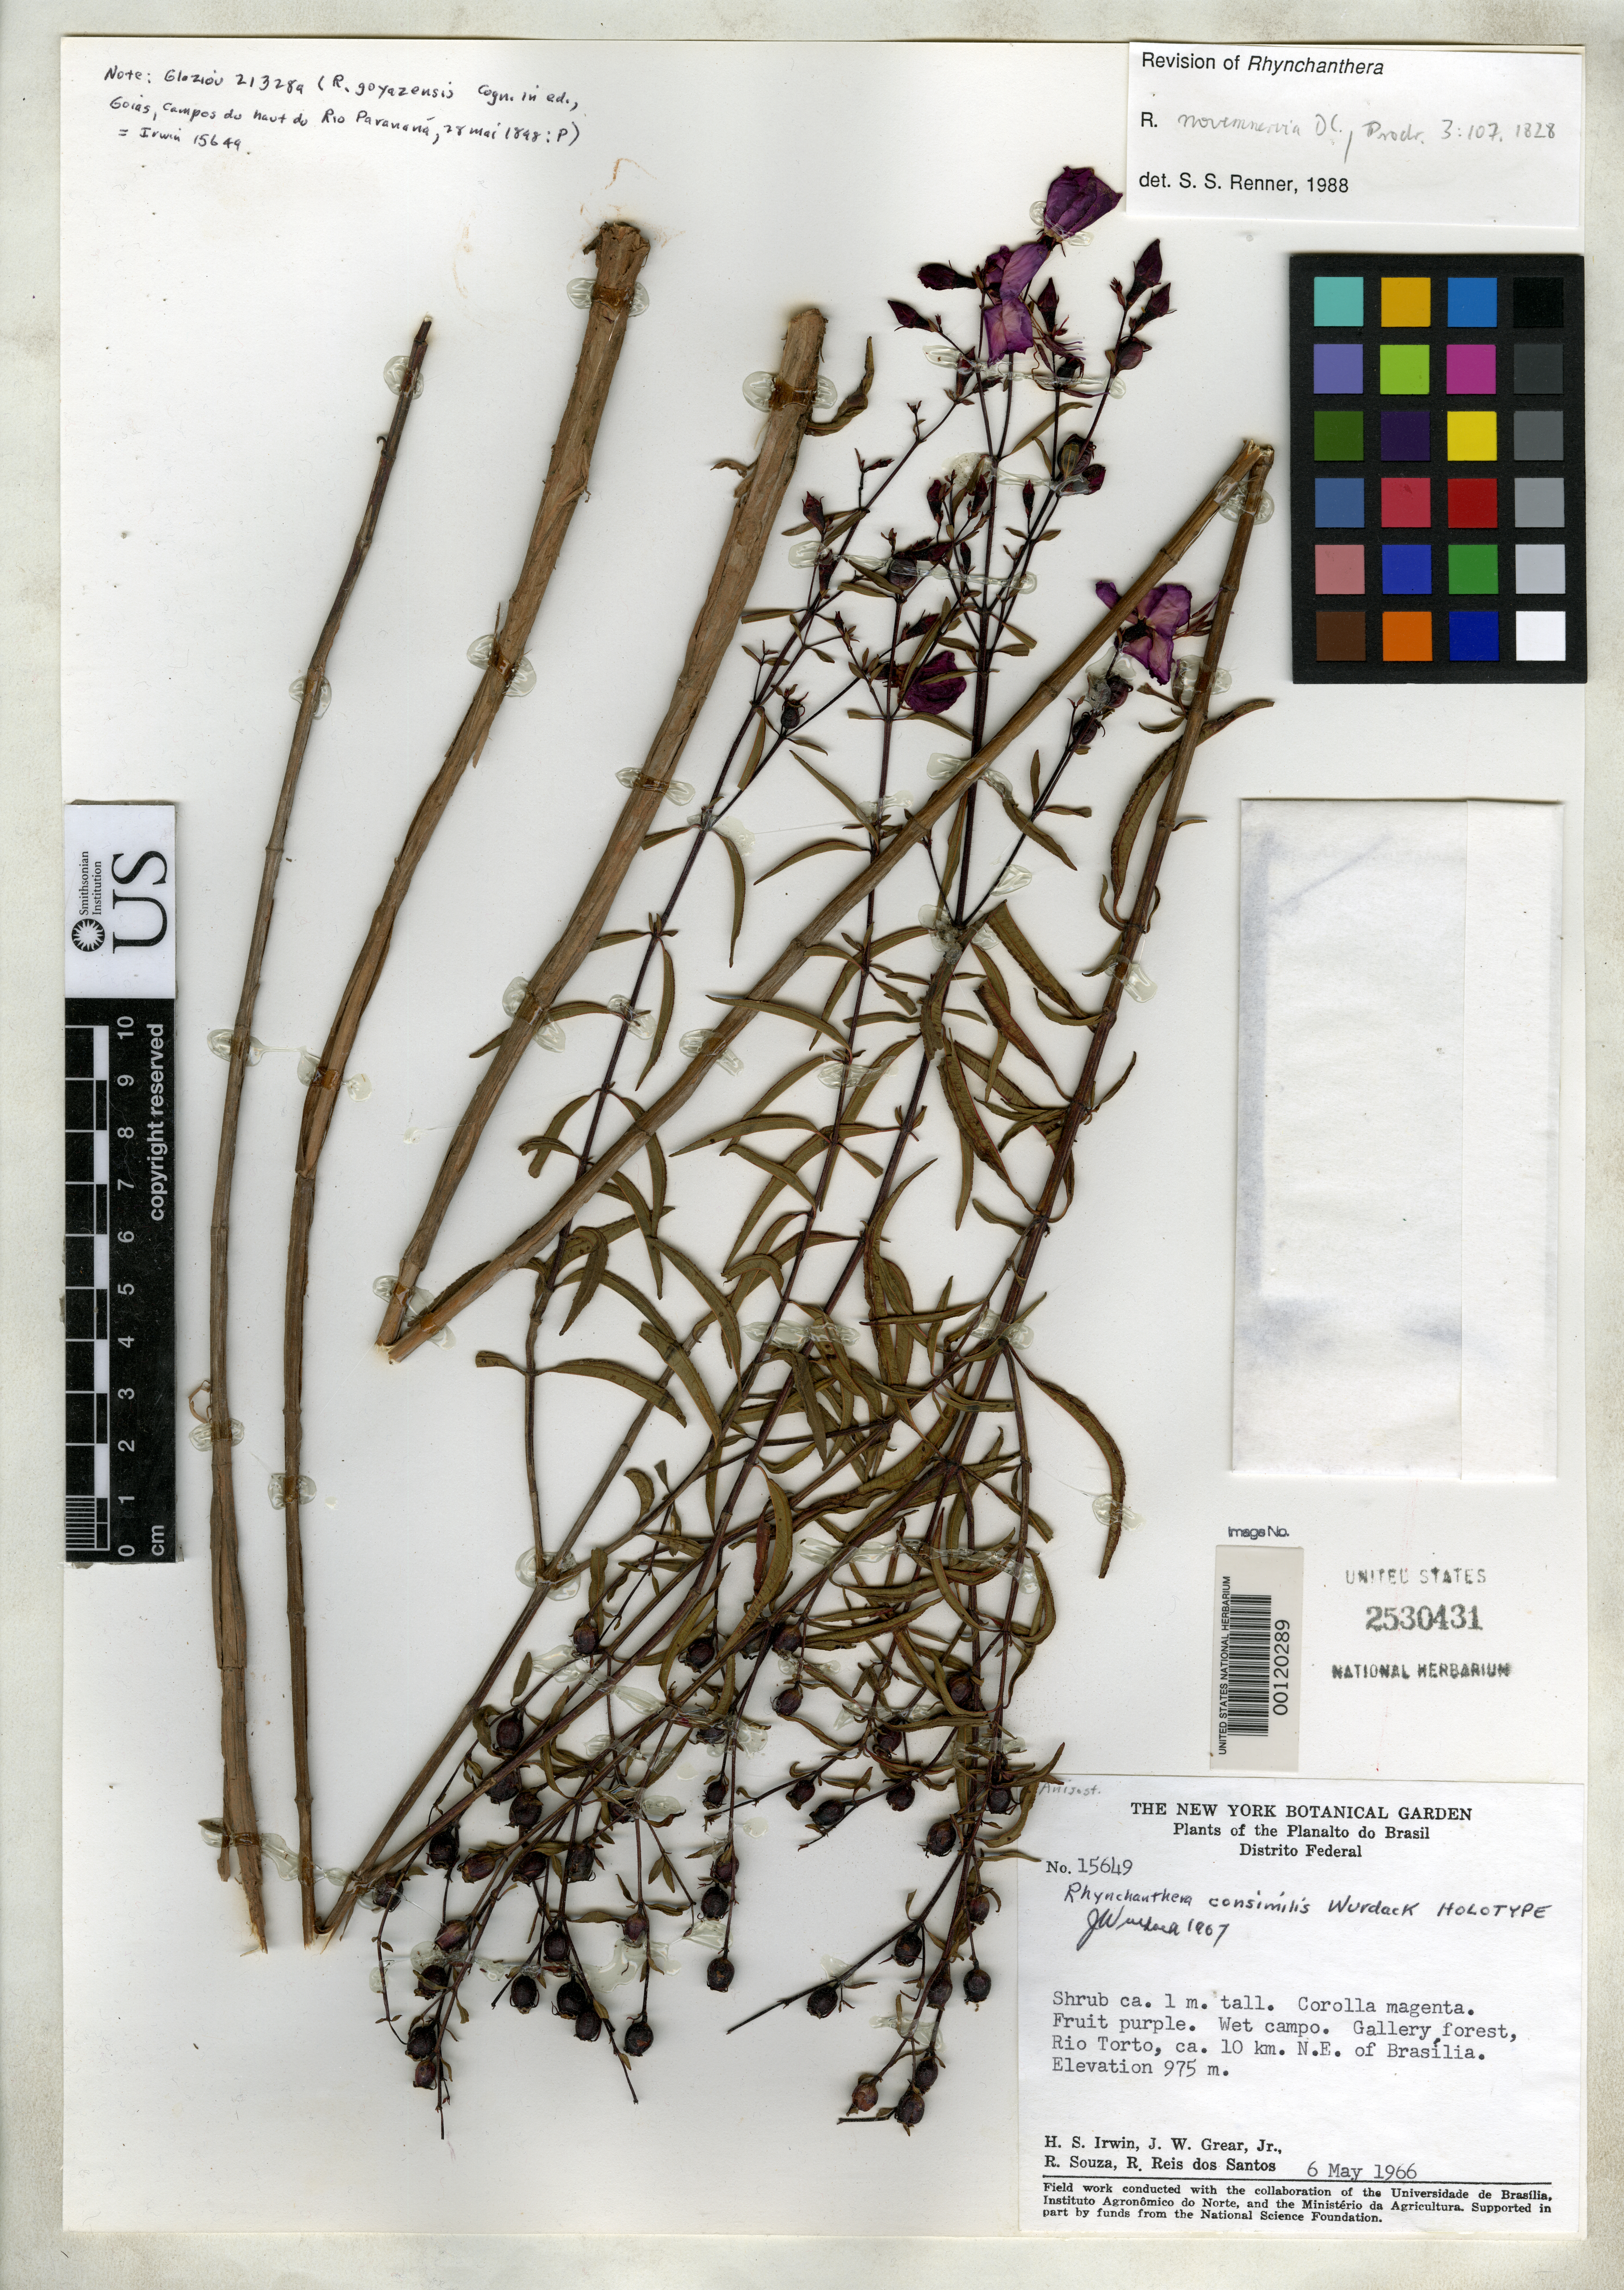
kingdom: Plantae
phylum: Tracheophyta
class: Magnoliopsida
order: Myrtales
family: Melastomataceae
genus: Rhynchanthera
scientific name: Rhynchanthera consimilis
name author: Wurdack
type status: Holotype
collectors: H. Irwin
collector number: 15649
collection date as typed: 06 May 1966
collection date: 1966-05-06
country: Brazil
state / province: Distrito Federal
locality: Rio Torto.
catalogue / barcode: US 2530431